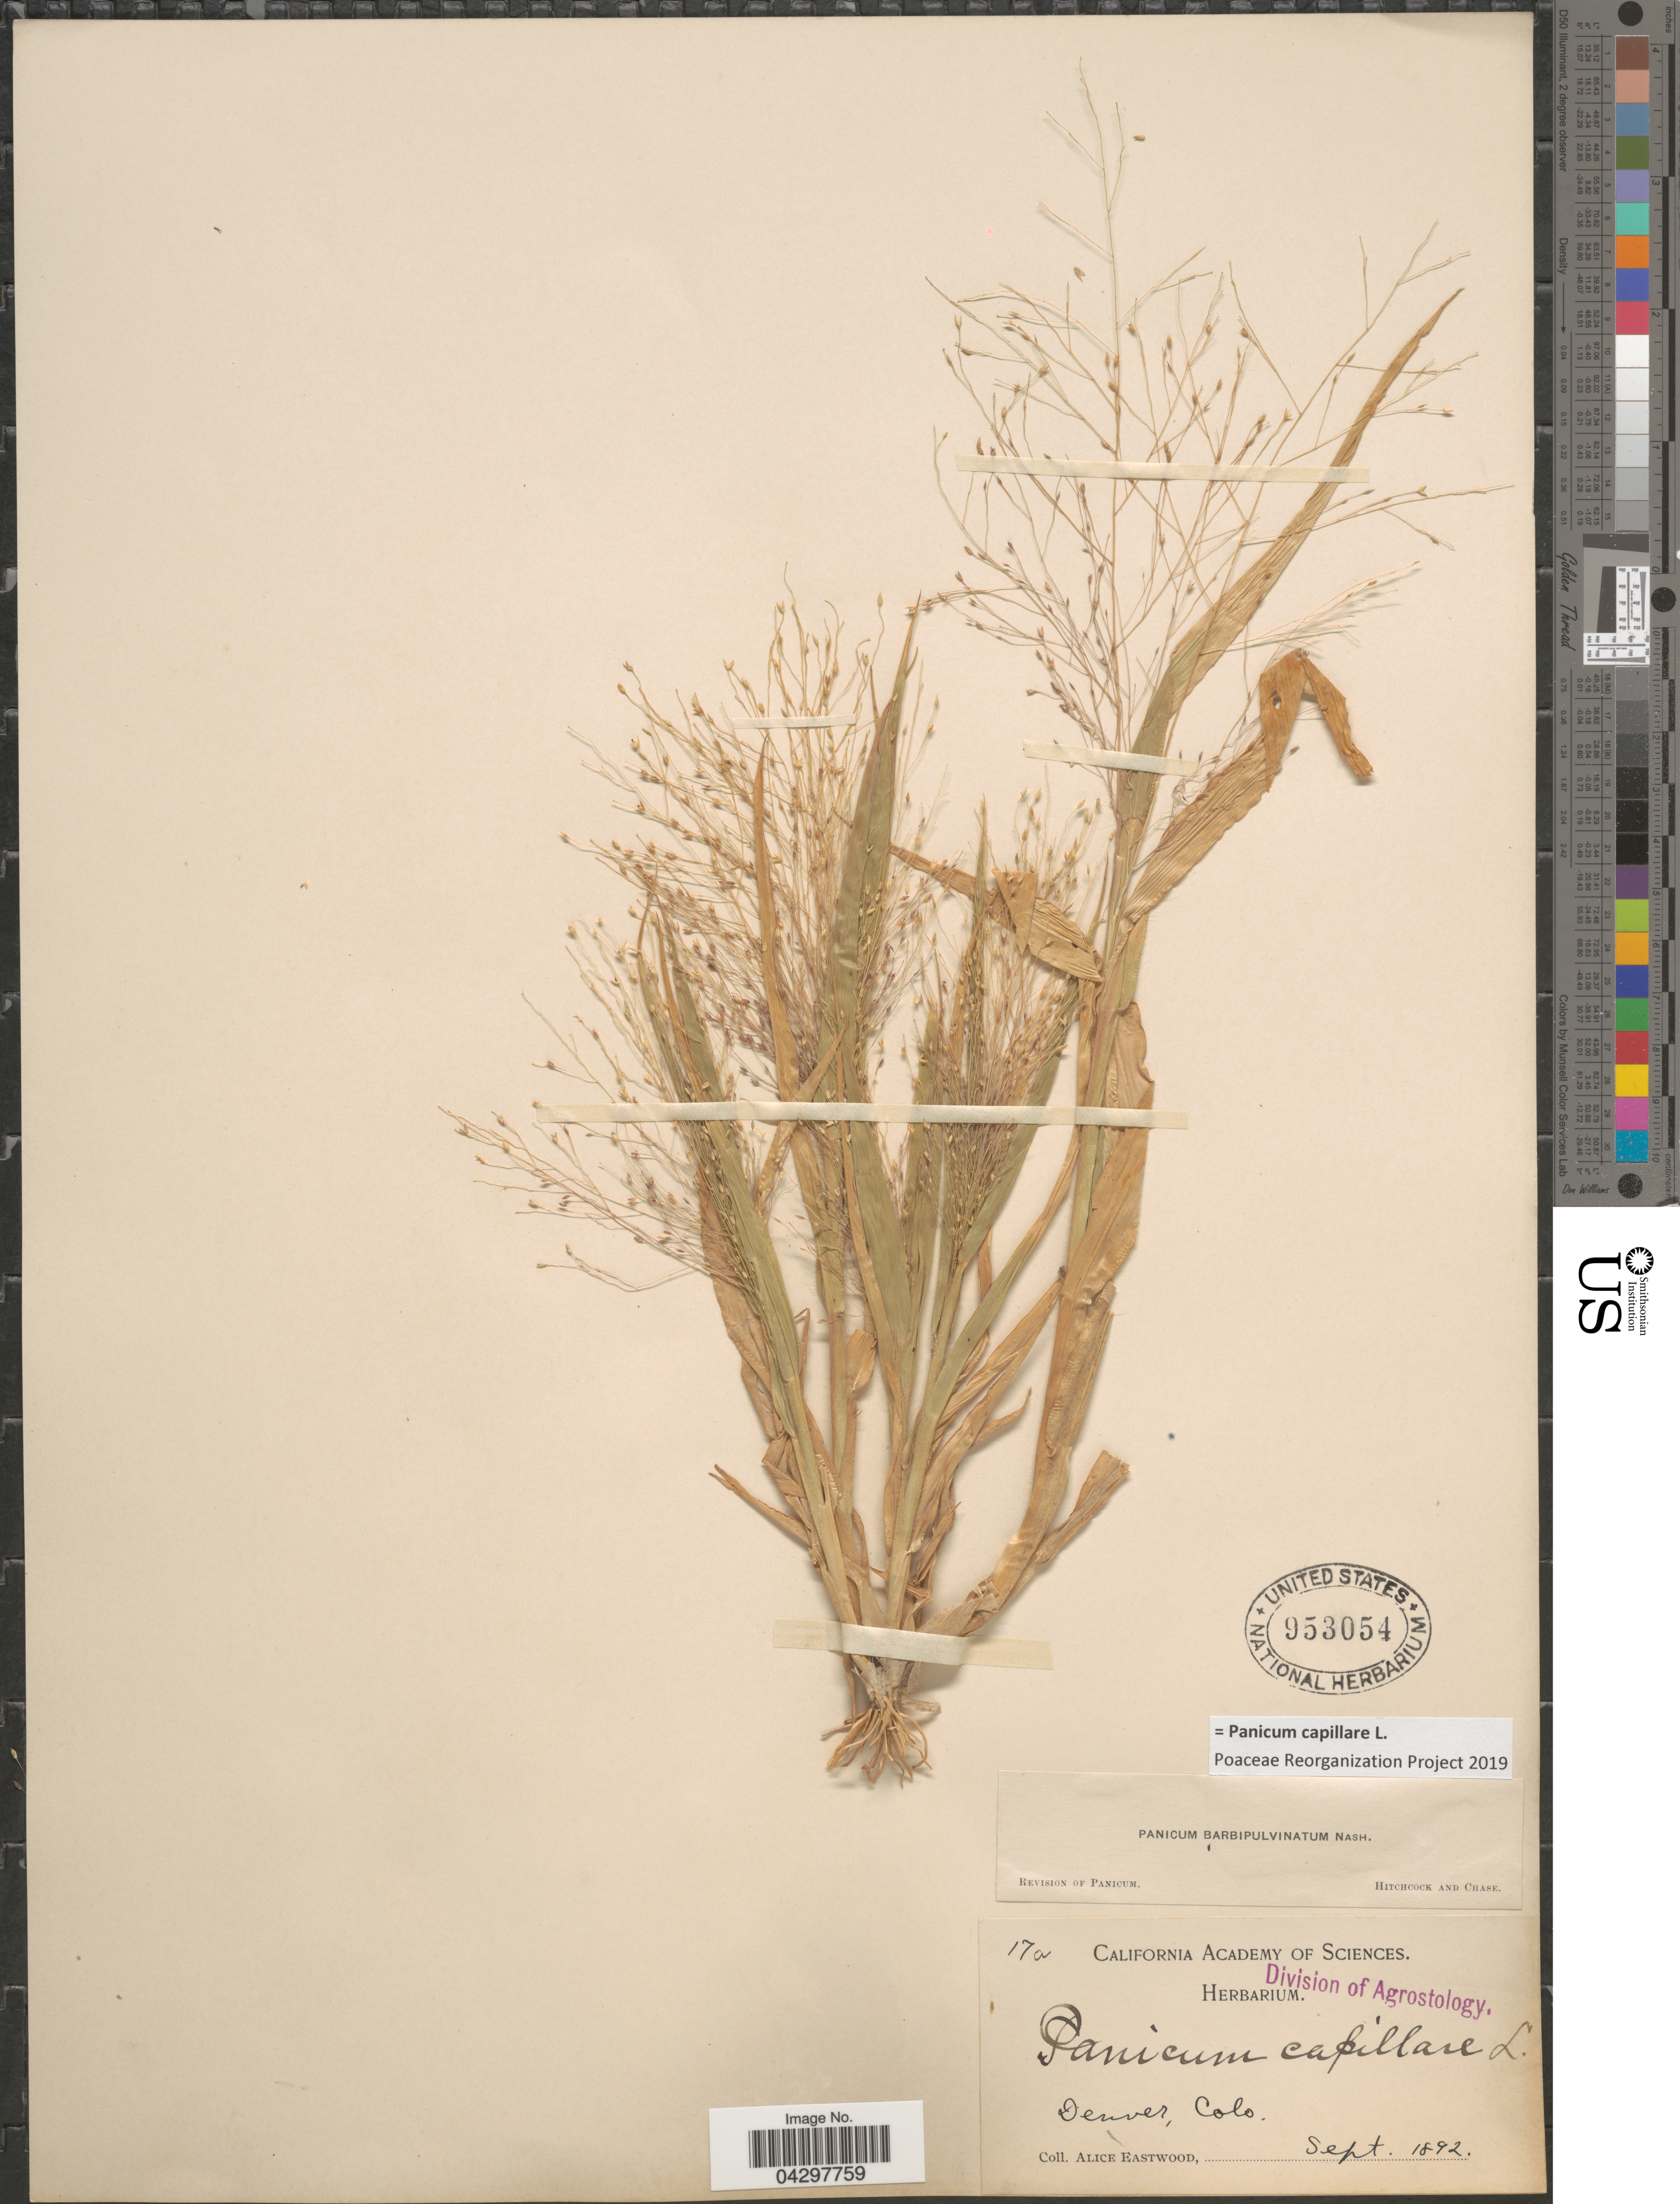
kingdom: Plantae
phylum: Tracheophyta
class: Liliopsida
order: Poales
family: Poaceae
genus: Panicum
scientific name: Panicum capillare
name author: L.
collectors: A. Eastwood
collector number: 17a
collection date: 1892-09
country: United States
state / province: Colorado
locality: Denver.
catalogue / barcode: US 953054